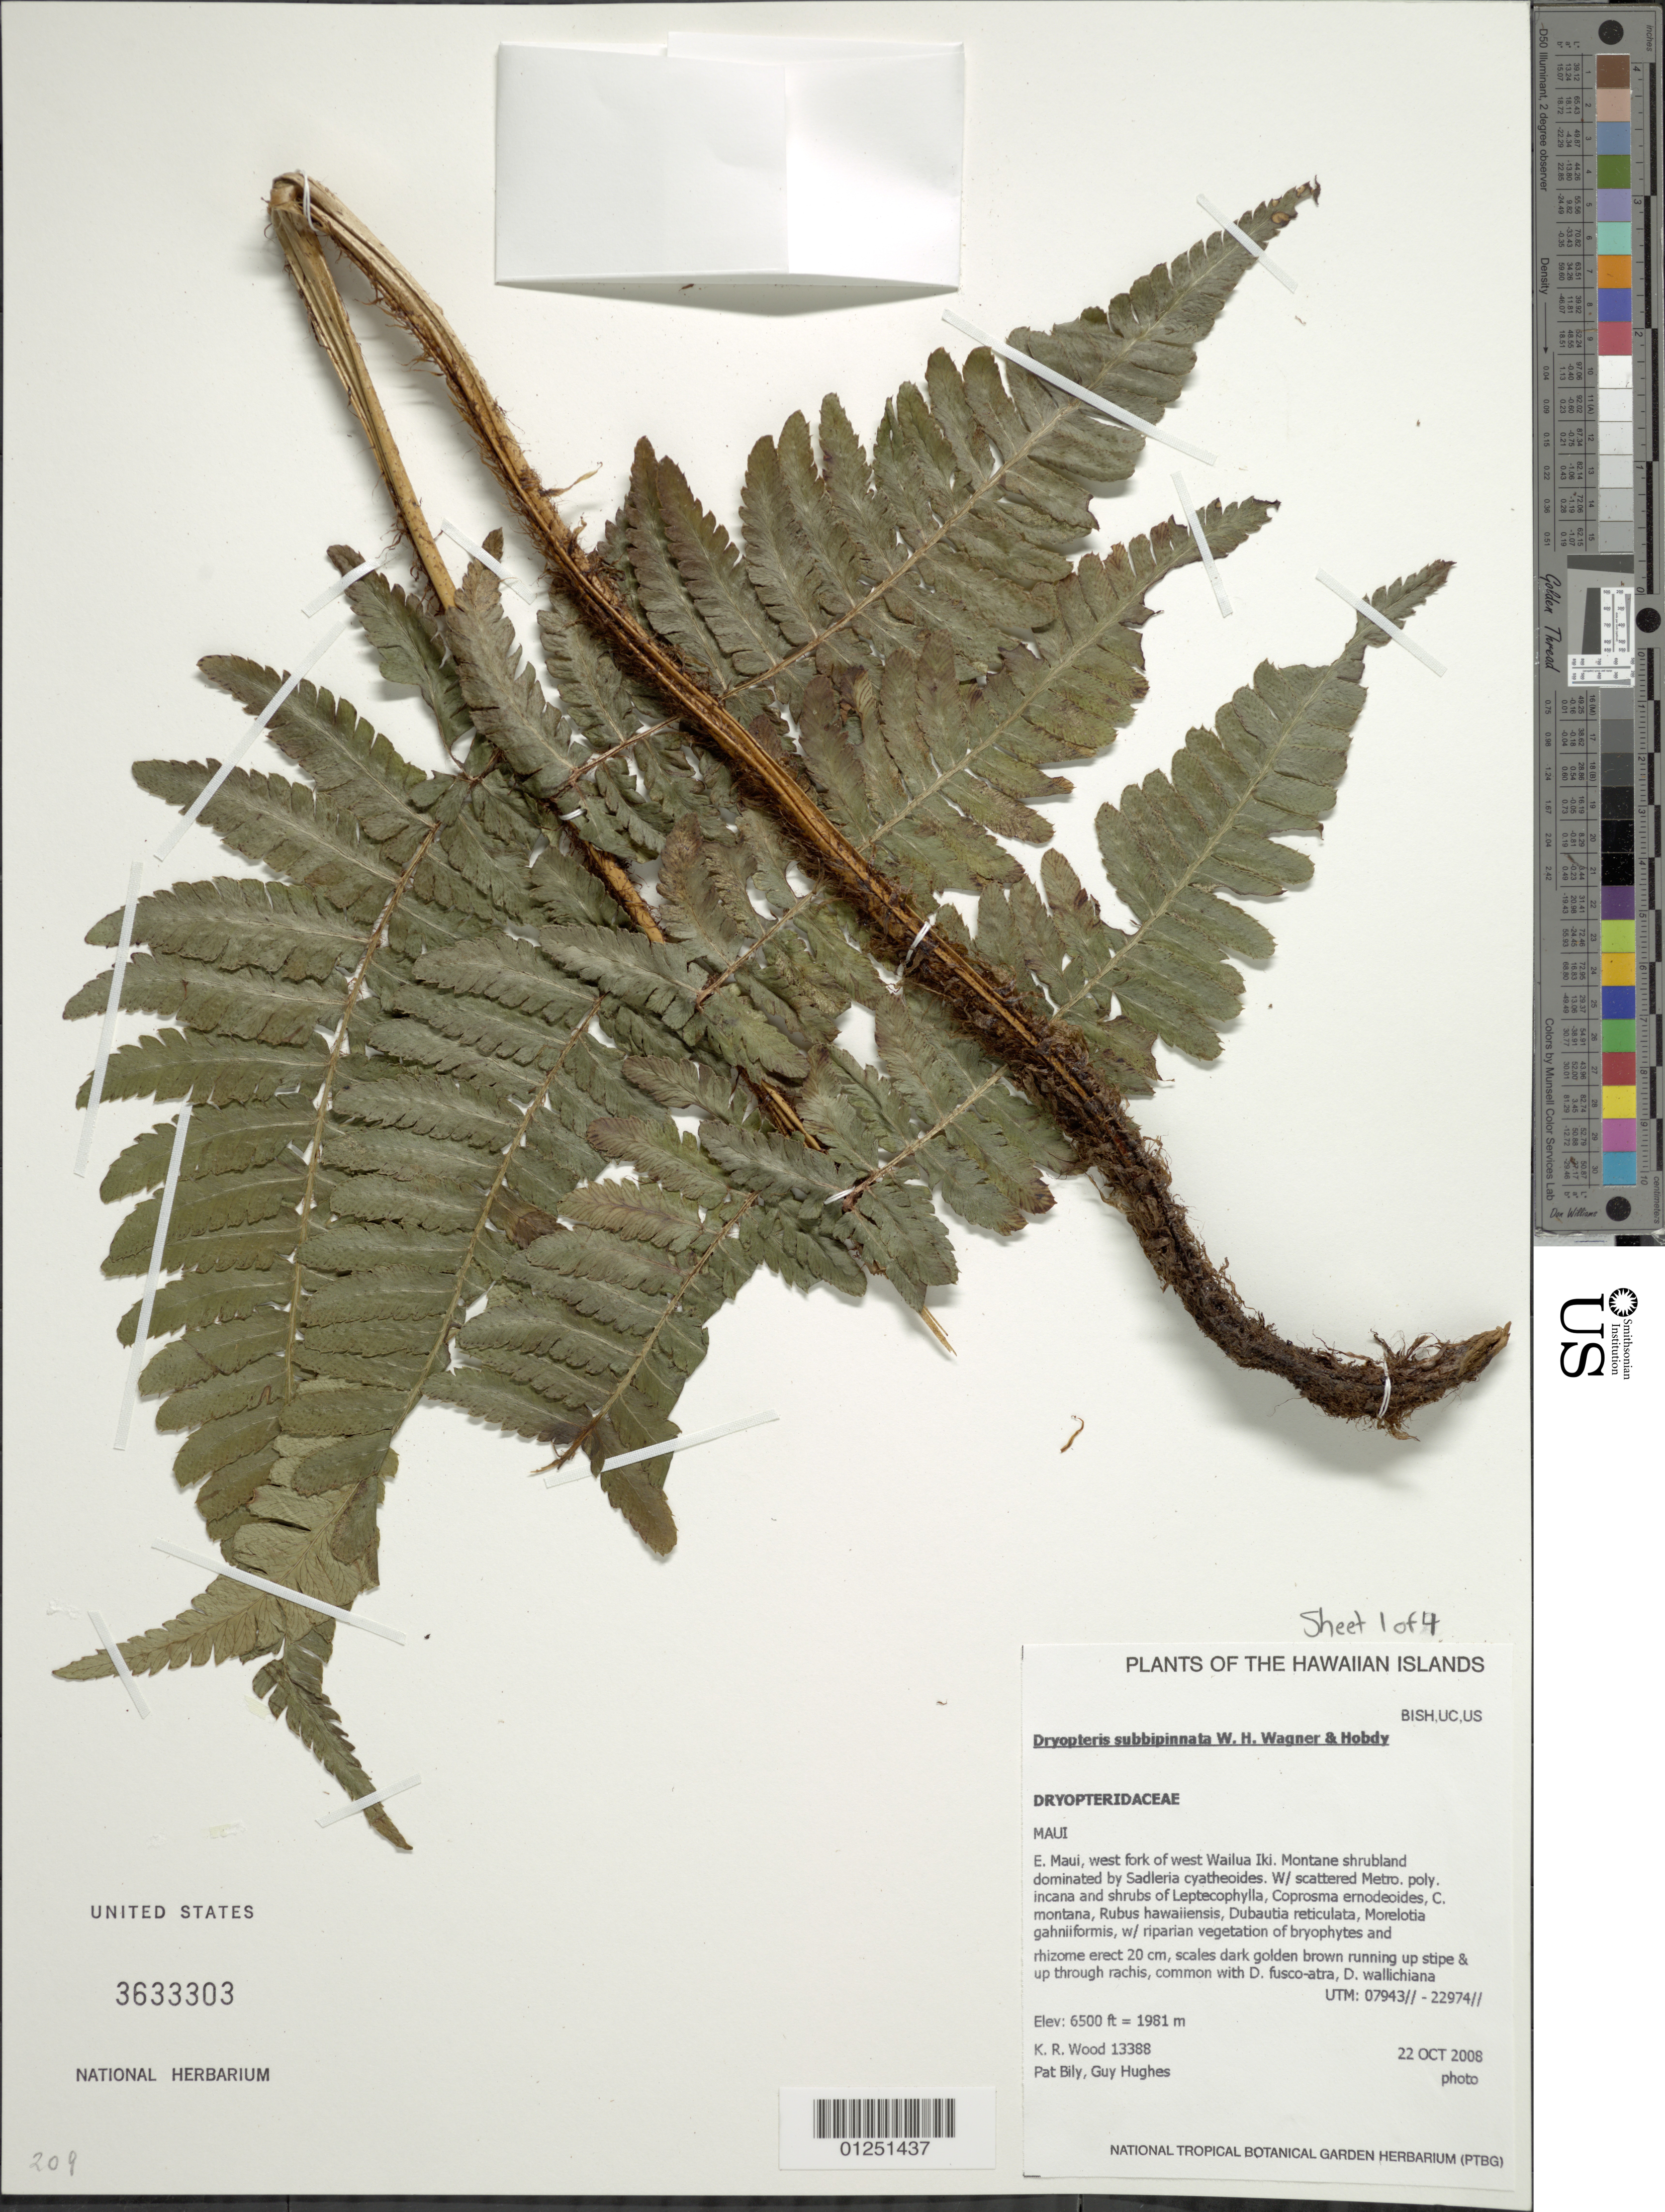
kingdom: Plantae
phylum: Tracheophyta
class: Polypodiopsida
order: Polypodiales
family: Dryopteridaceae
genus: Dryopteris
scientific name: Dryopteris subtripinnata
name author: (Miq.) Kuntze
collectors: K. R. Wood, P. Bily & G. Hughes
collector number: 13388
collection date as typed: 22 Oct 2008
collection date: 2008-10-22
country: United States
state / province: Hawaii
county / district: Maui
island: Maui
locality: E. Maui, west fork of west Wailua Iki.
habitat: Montane shrubland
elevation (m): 1981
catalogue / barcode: US 3633303